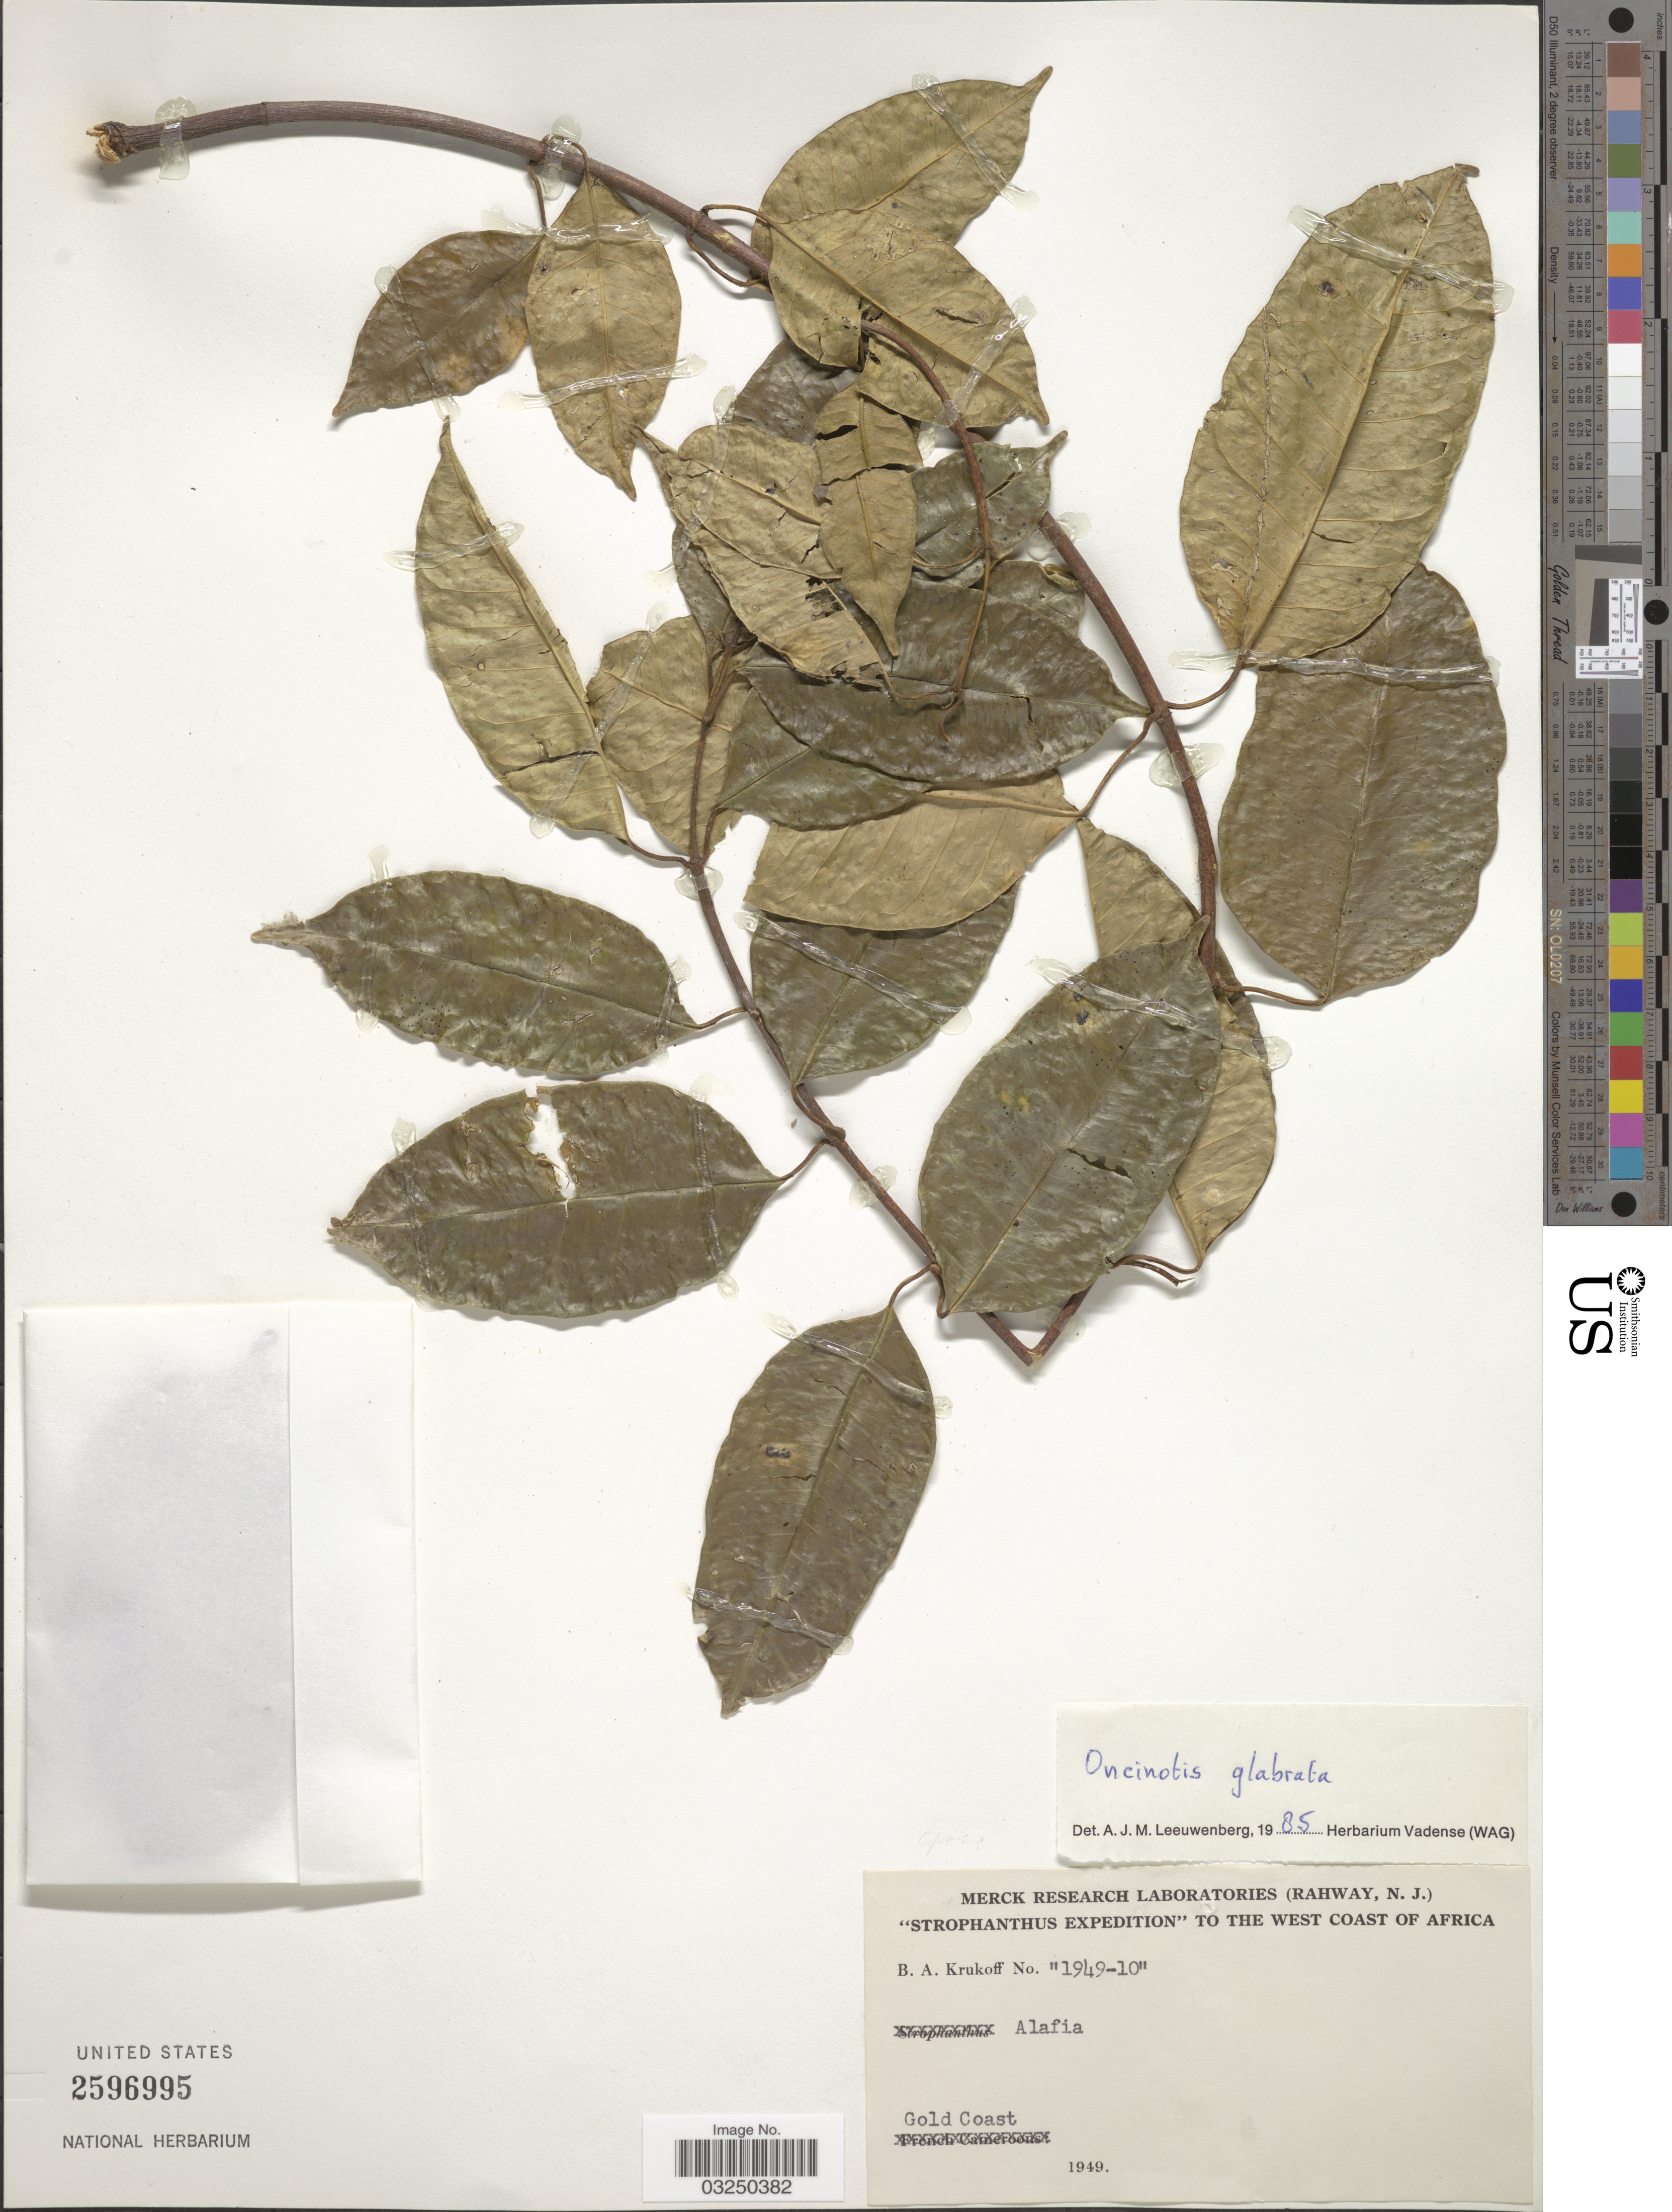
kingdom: Plantae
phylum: Tracheophyta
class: Magnoliopsida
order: Gentianales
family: Apocynaceae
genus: Oncinotis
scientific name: Oncinotis glabrata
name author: (Baill.) Stapf ex Hiern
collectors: B. A. Krukoff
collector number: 1949-10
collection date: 1949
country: Ghana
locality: The West Coast of Africa, Gold Coast.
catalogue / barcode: US 2596995